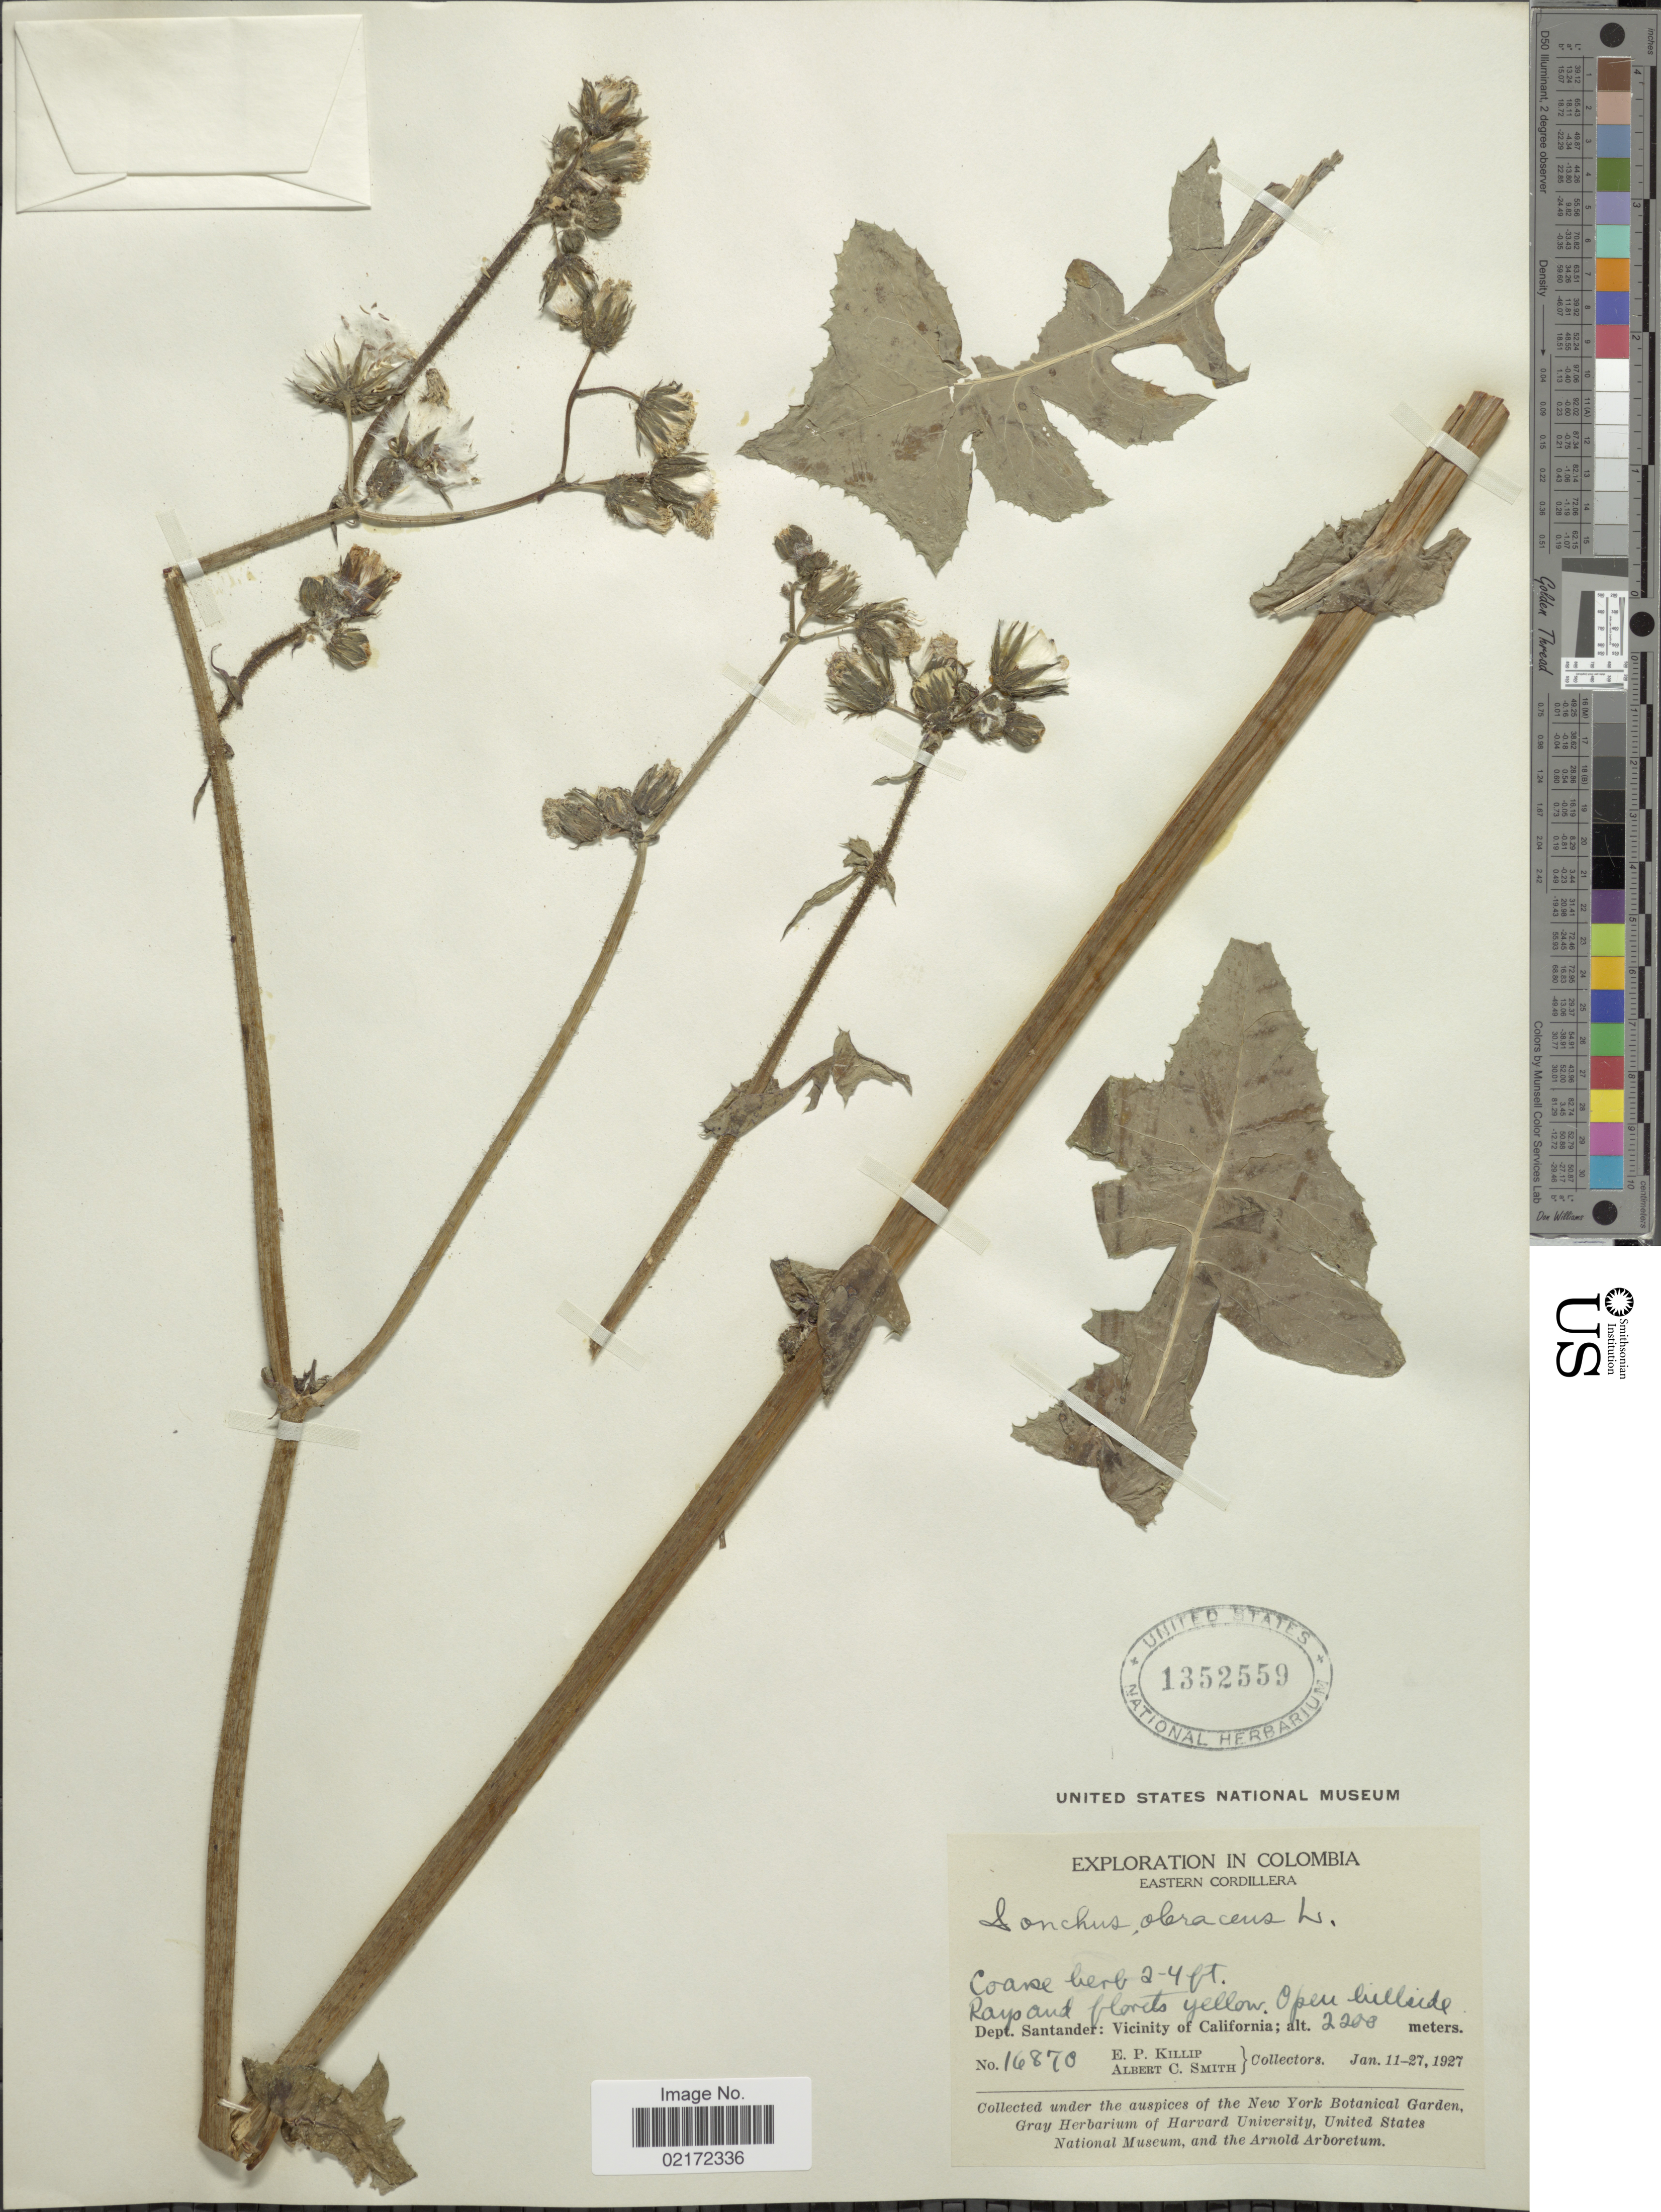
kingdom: Plantae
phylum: Tracheophyta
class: Magnoliopsida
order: Asterales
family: Asteraceae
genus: Sonchus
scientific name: Sonchus oleraceus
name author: L.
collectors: E. P. Killip & A. C. Smith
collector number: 16870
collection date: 1927-01-11/1927-01-27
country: Colombia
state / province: Santander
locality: Eastern Cordillera. Dept. Santander: Vicinity of California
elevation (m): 2200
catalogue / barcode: US 1352559